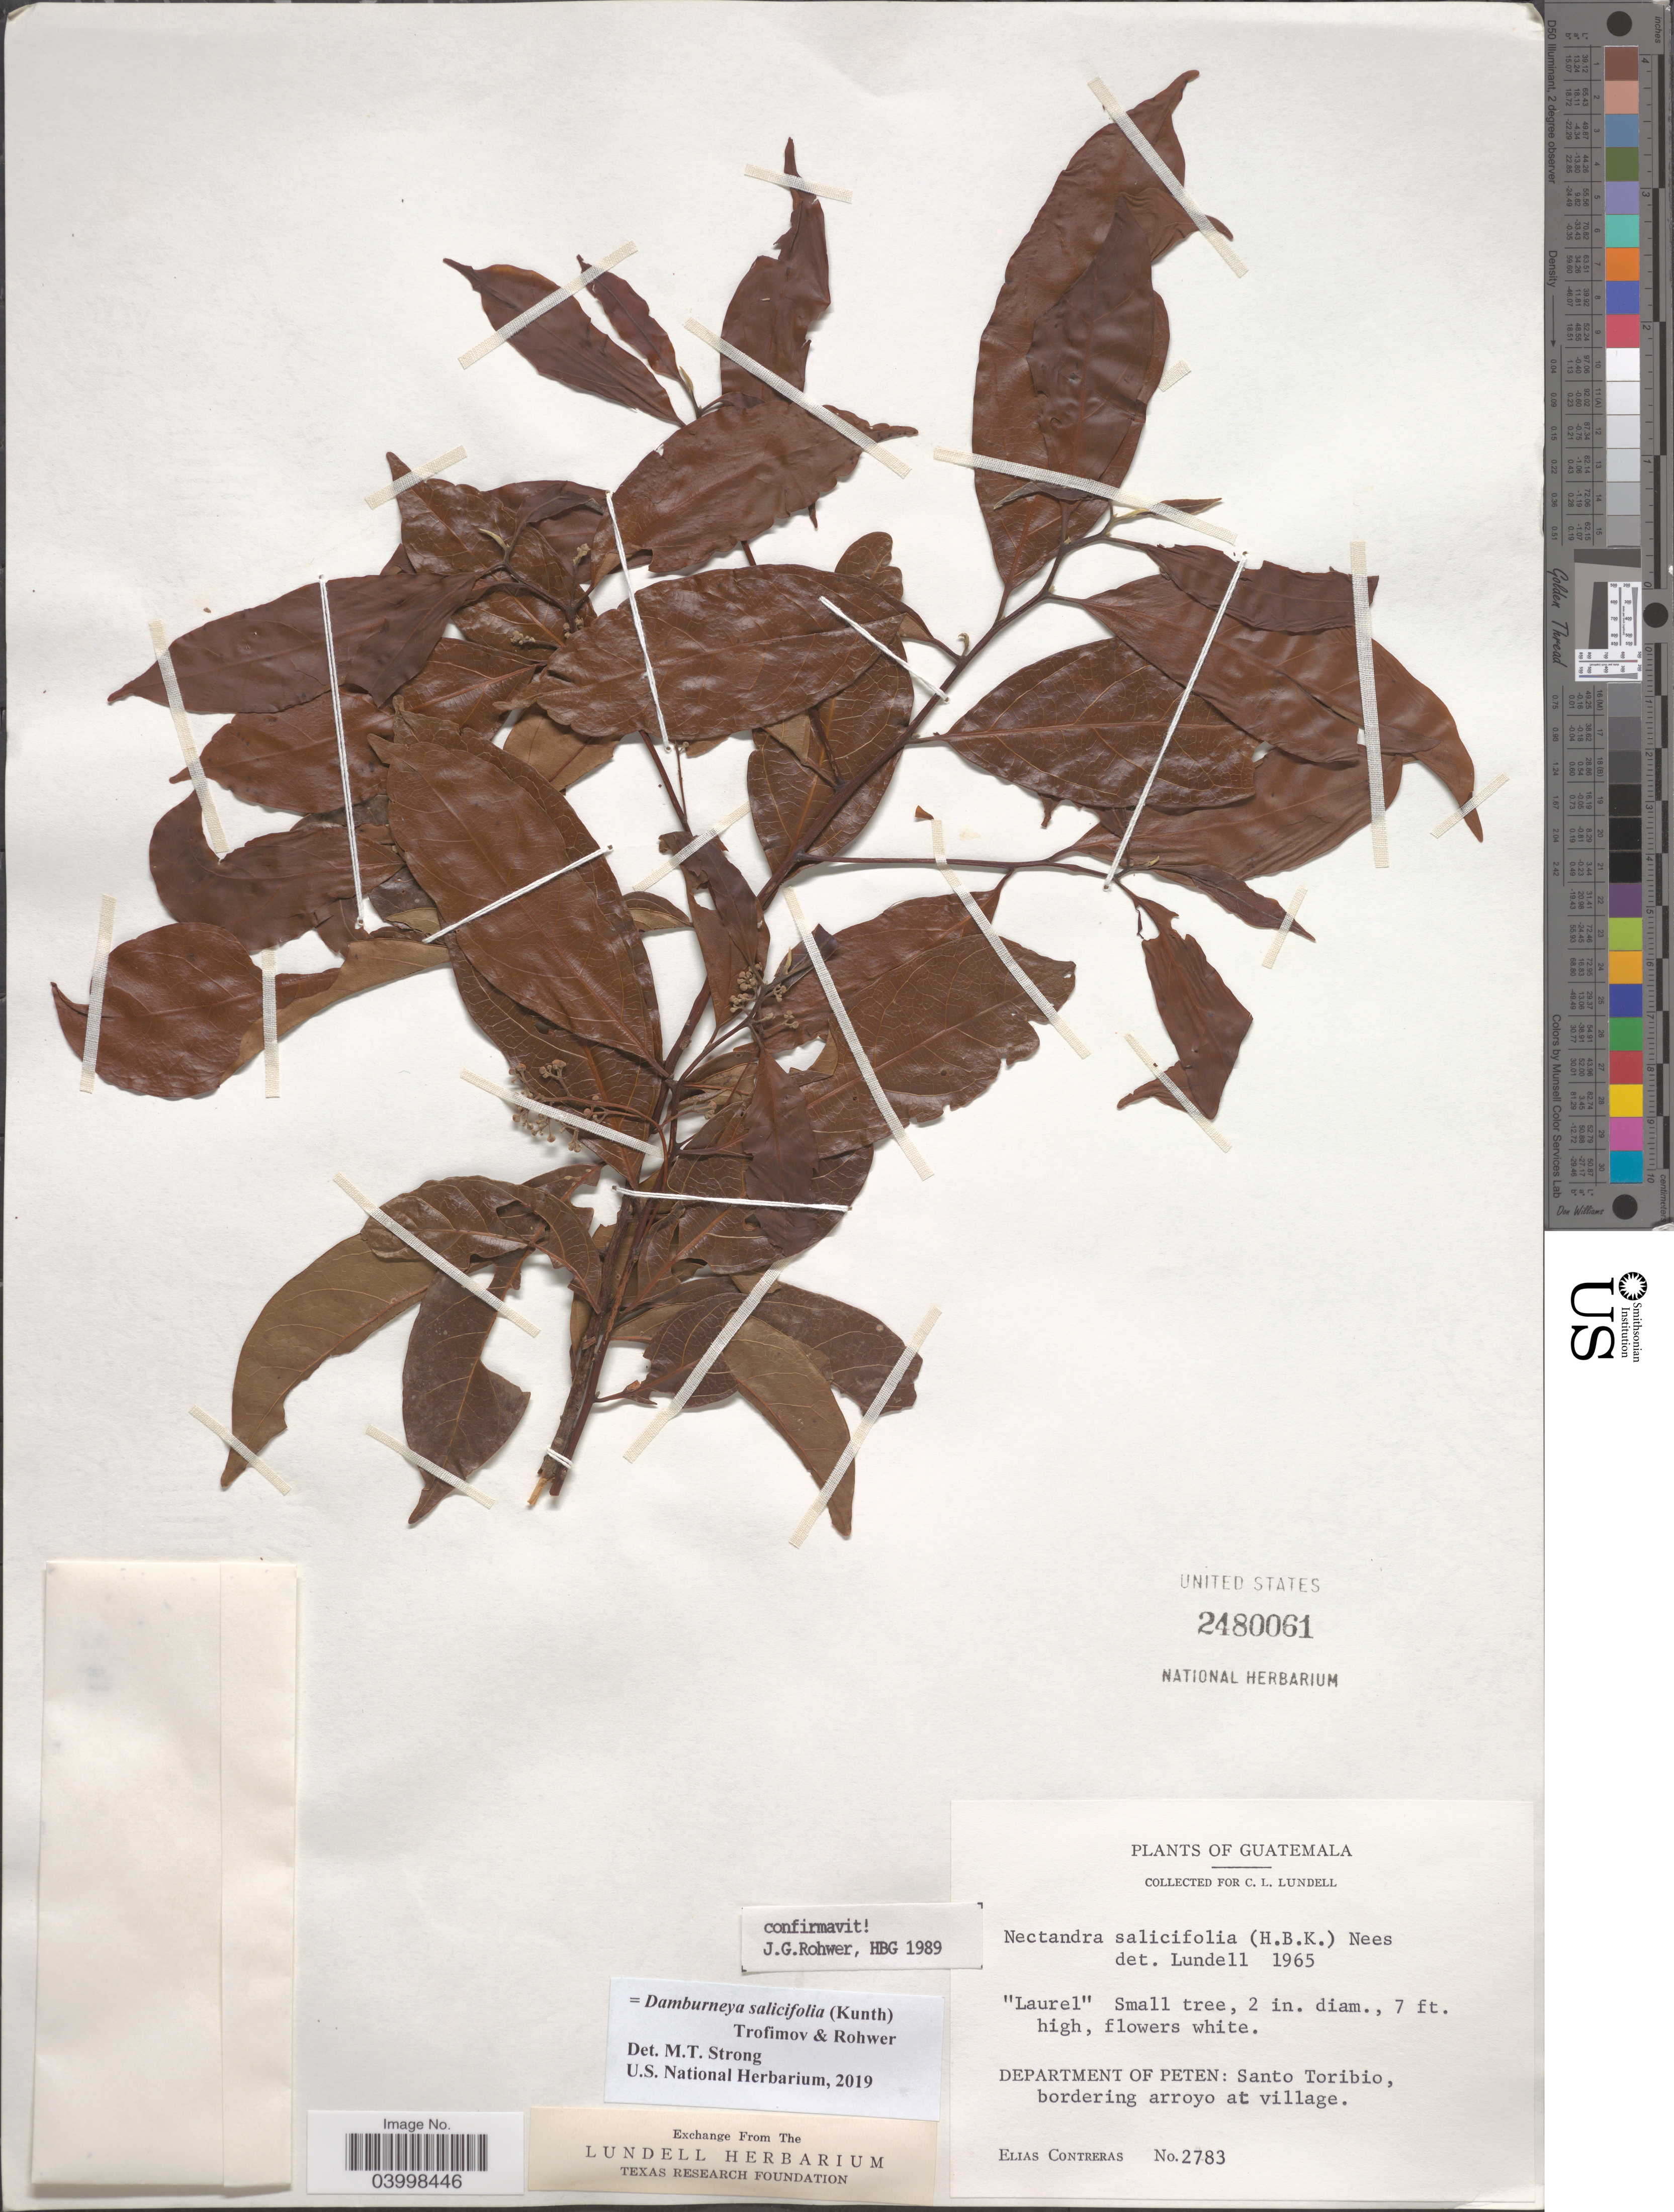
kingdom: Plantae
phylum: Tracheophyta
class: Magnoliopsida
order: Laurales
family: Lauraceae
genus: Damburneya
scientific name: Damburneya salicifolia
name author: (Kunth) Trofimov & Rohwer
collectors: E. Contreras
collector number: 2783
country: Guatemala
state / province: El Peten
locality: Department of Peten: Santo Toribio, bordering arroyo at village.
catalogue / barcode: US 2480061